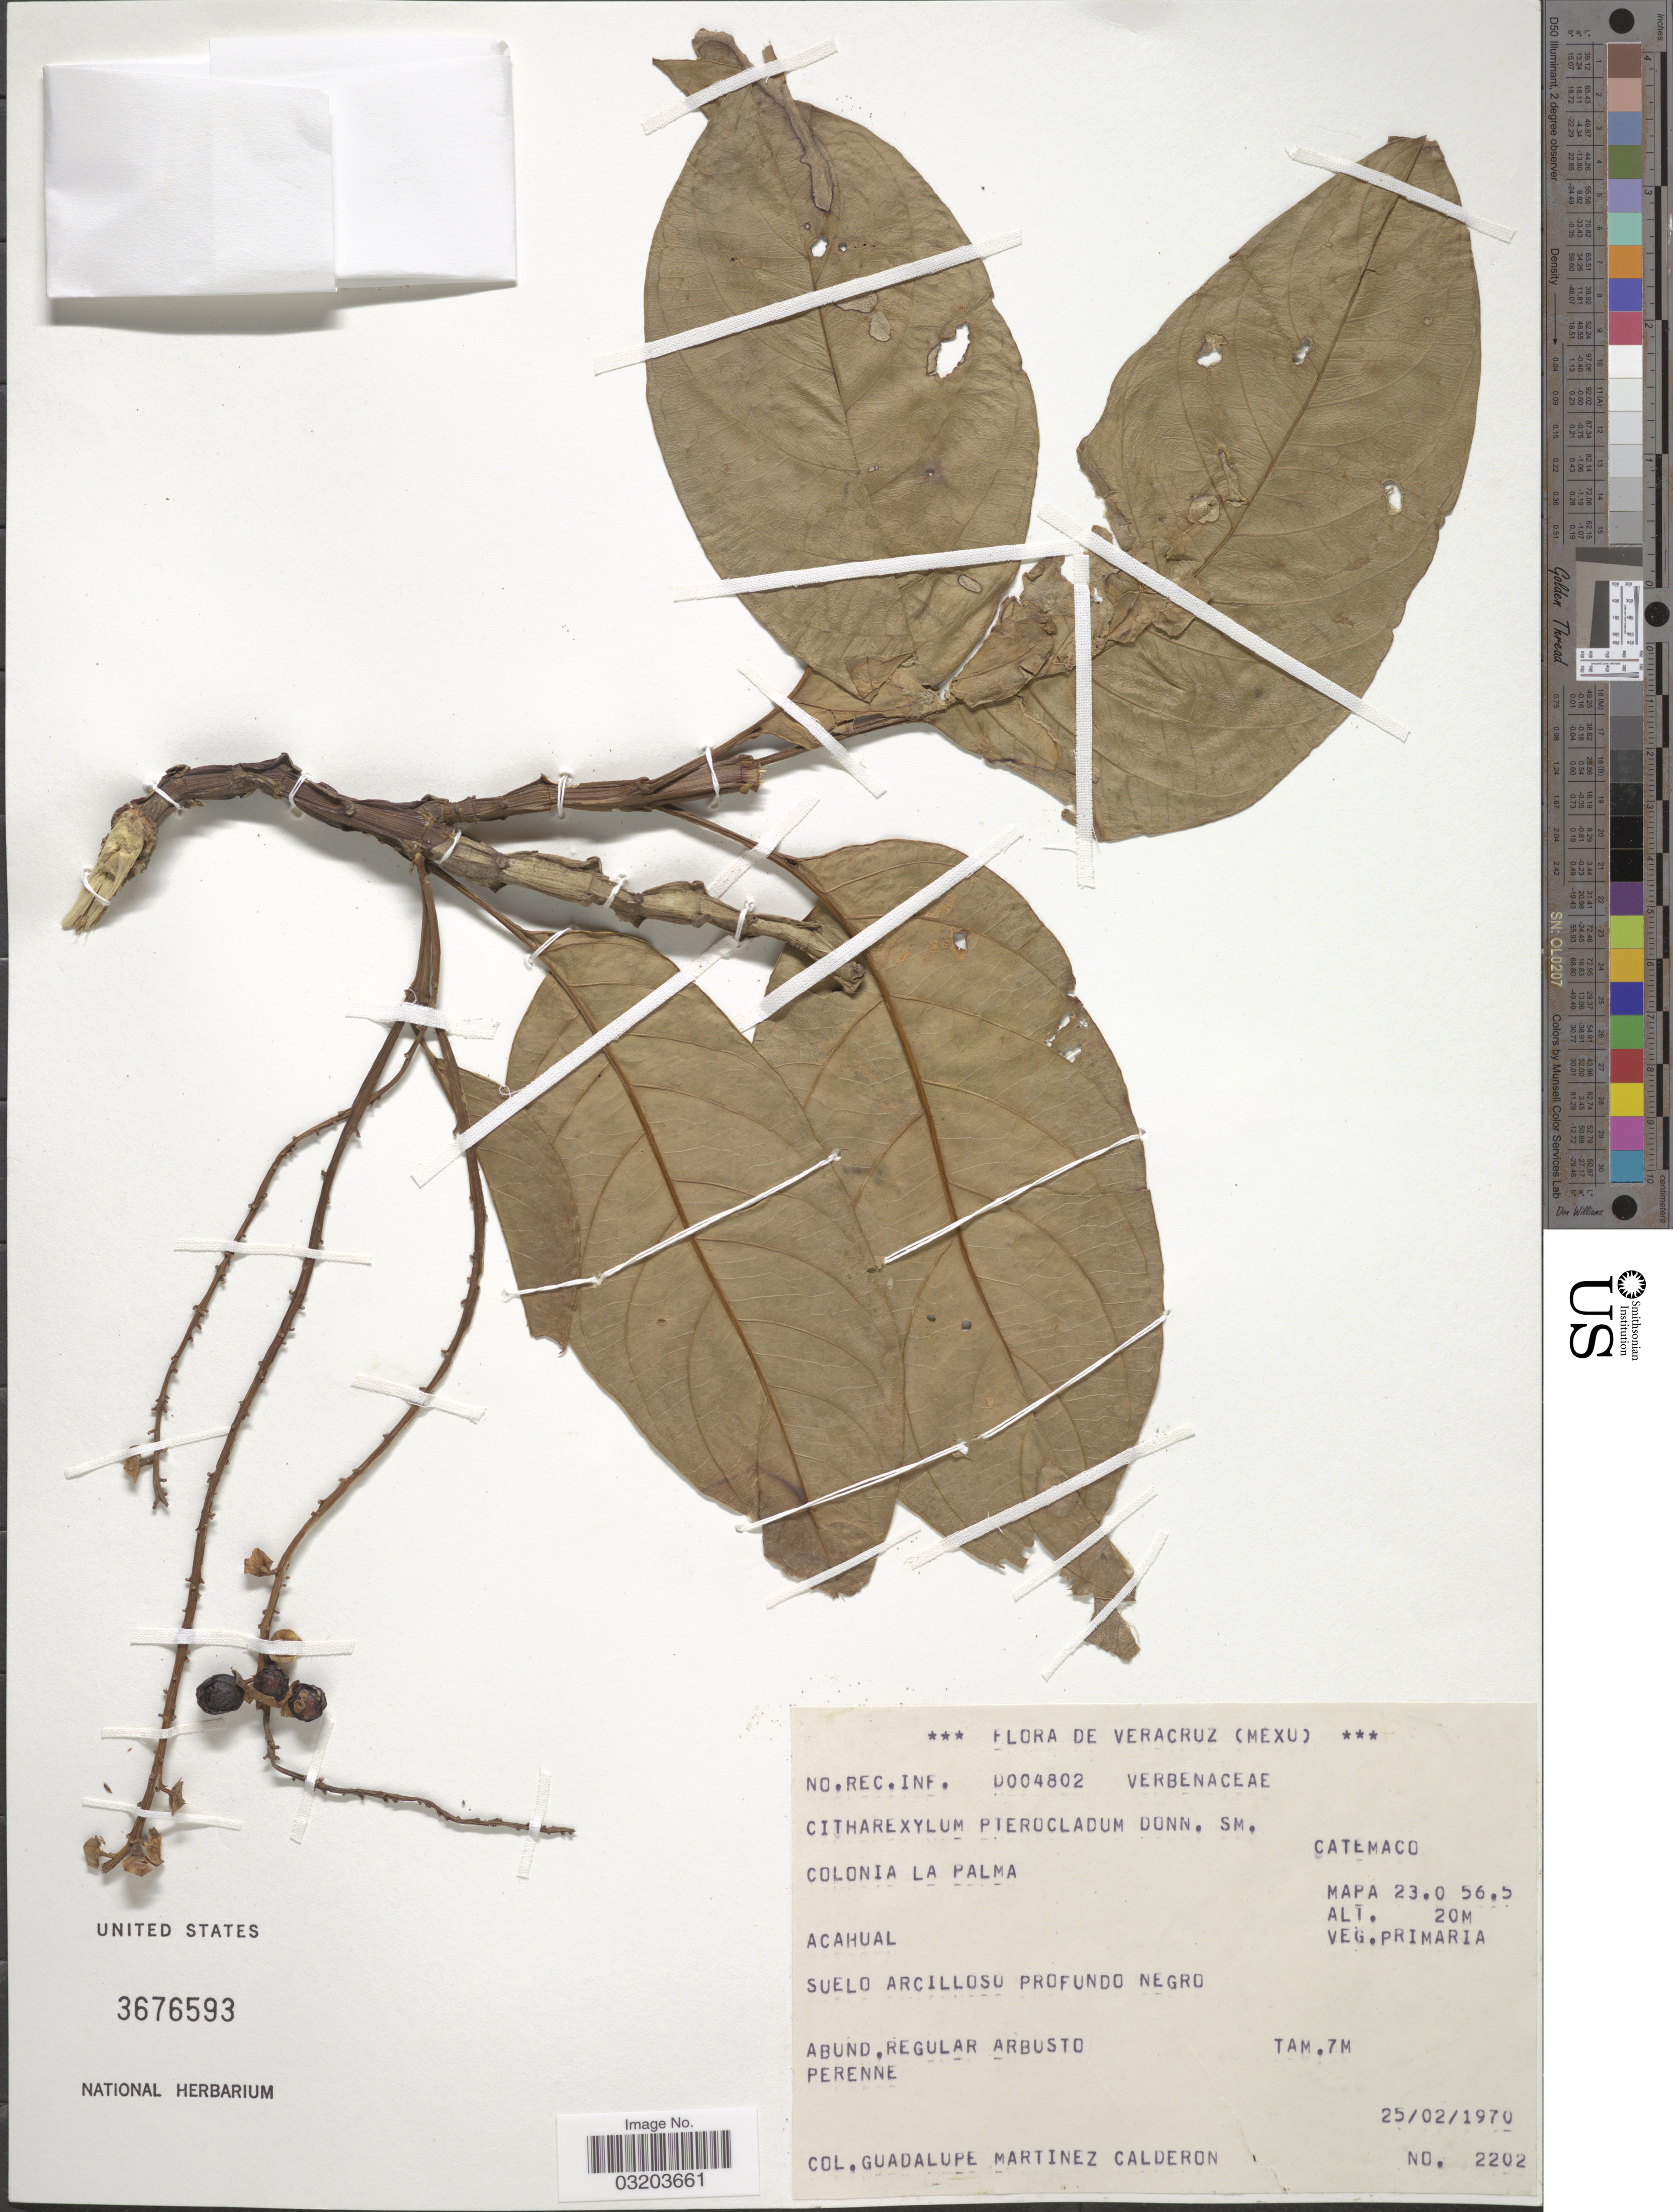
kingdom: Plantae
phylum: Tracheophyta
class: Magnoliopsida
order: Lamiales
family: Verbenaceae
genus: Citharexylum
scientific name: Citharexylum pterocladum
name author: Donn. Sm.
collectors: G. Martinez-C.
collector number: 2202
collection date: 1970-02-25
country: Mexico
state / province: Veracruz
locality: VeracruZ (Mexu). Colonia La Palma. Acahual. Catemaco. Mapa 23.0 56.5.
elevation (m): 20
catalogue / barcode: US 3676593